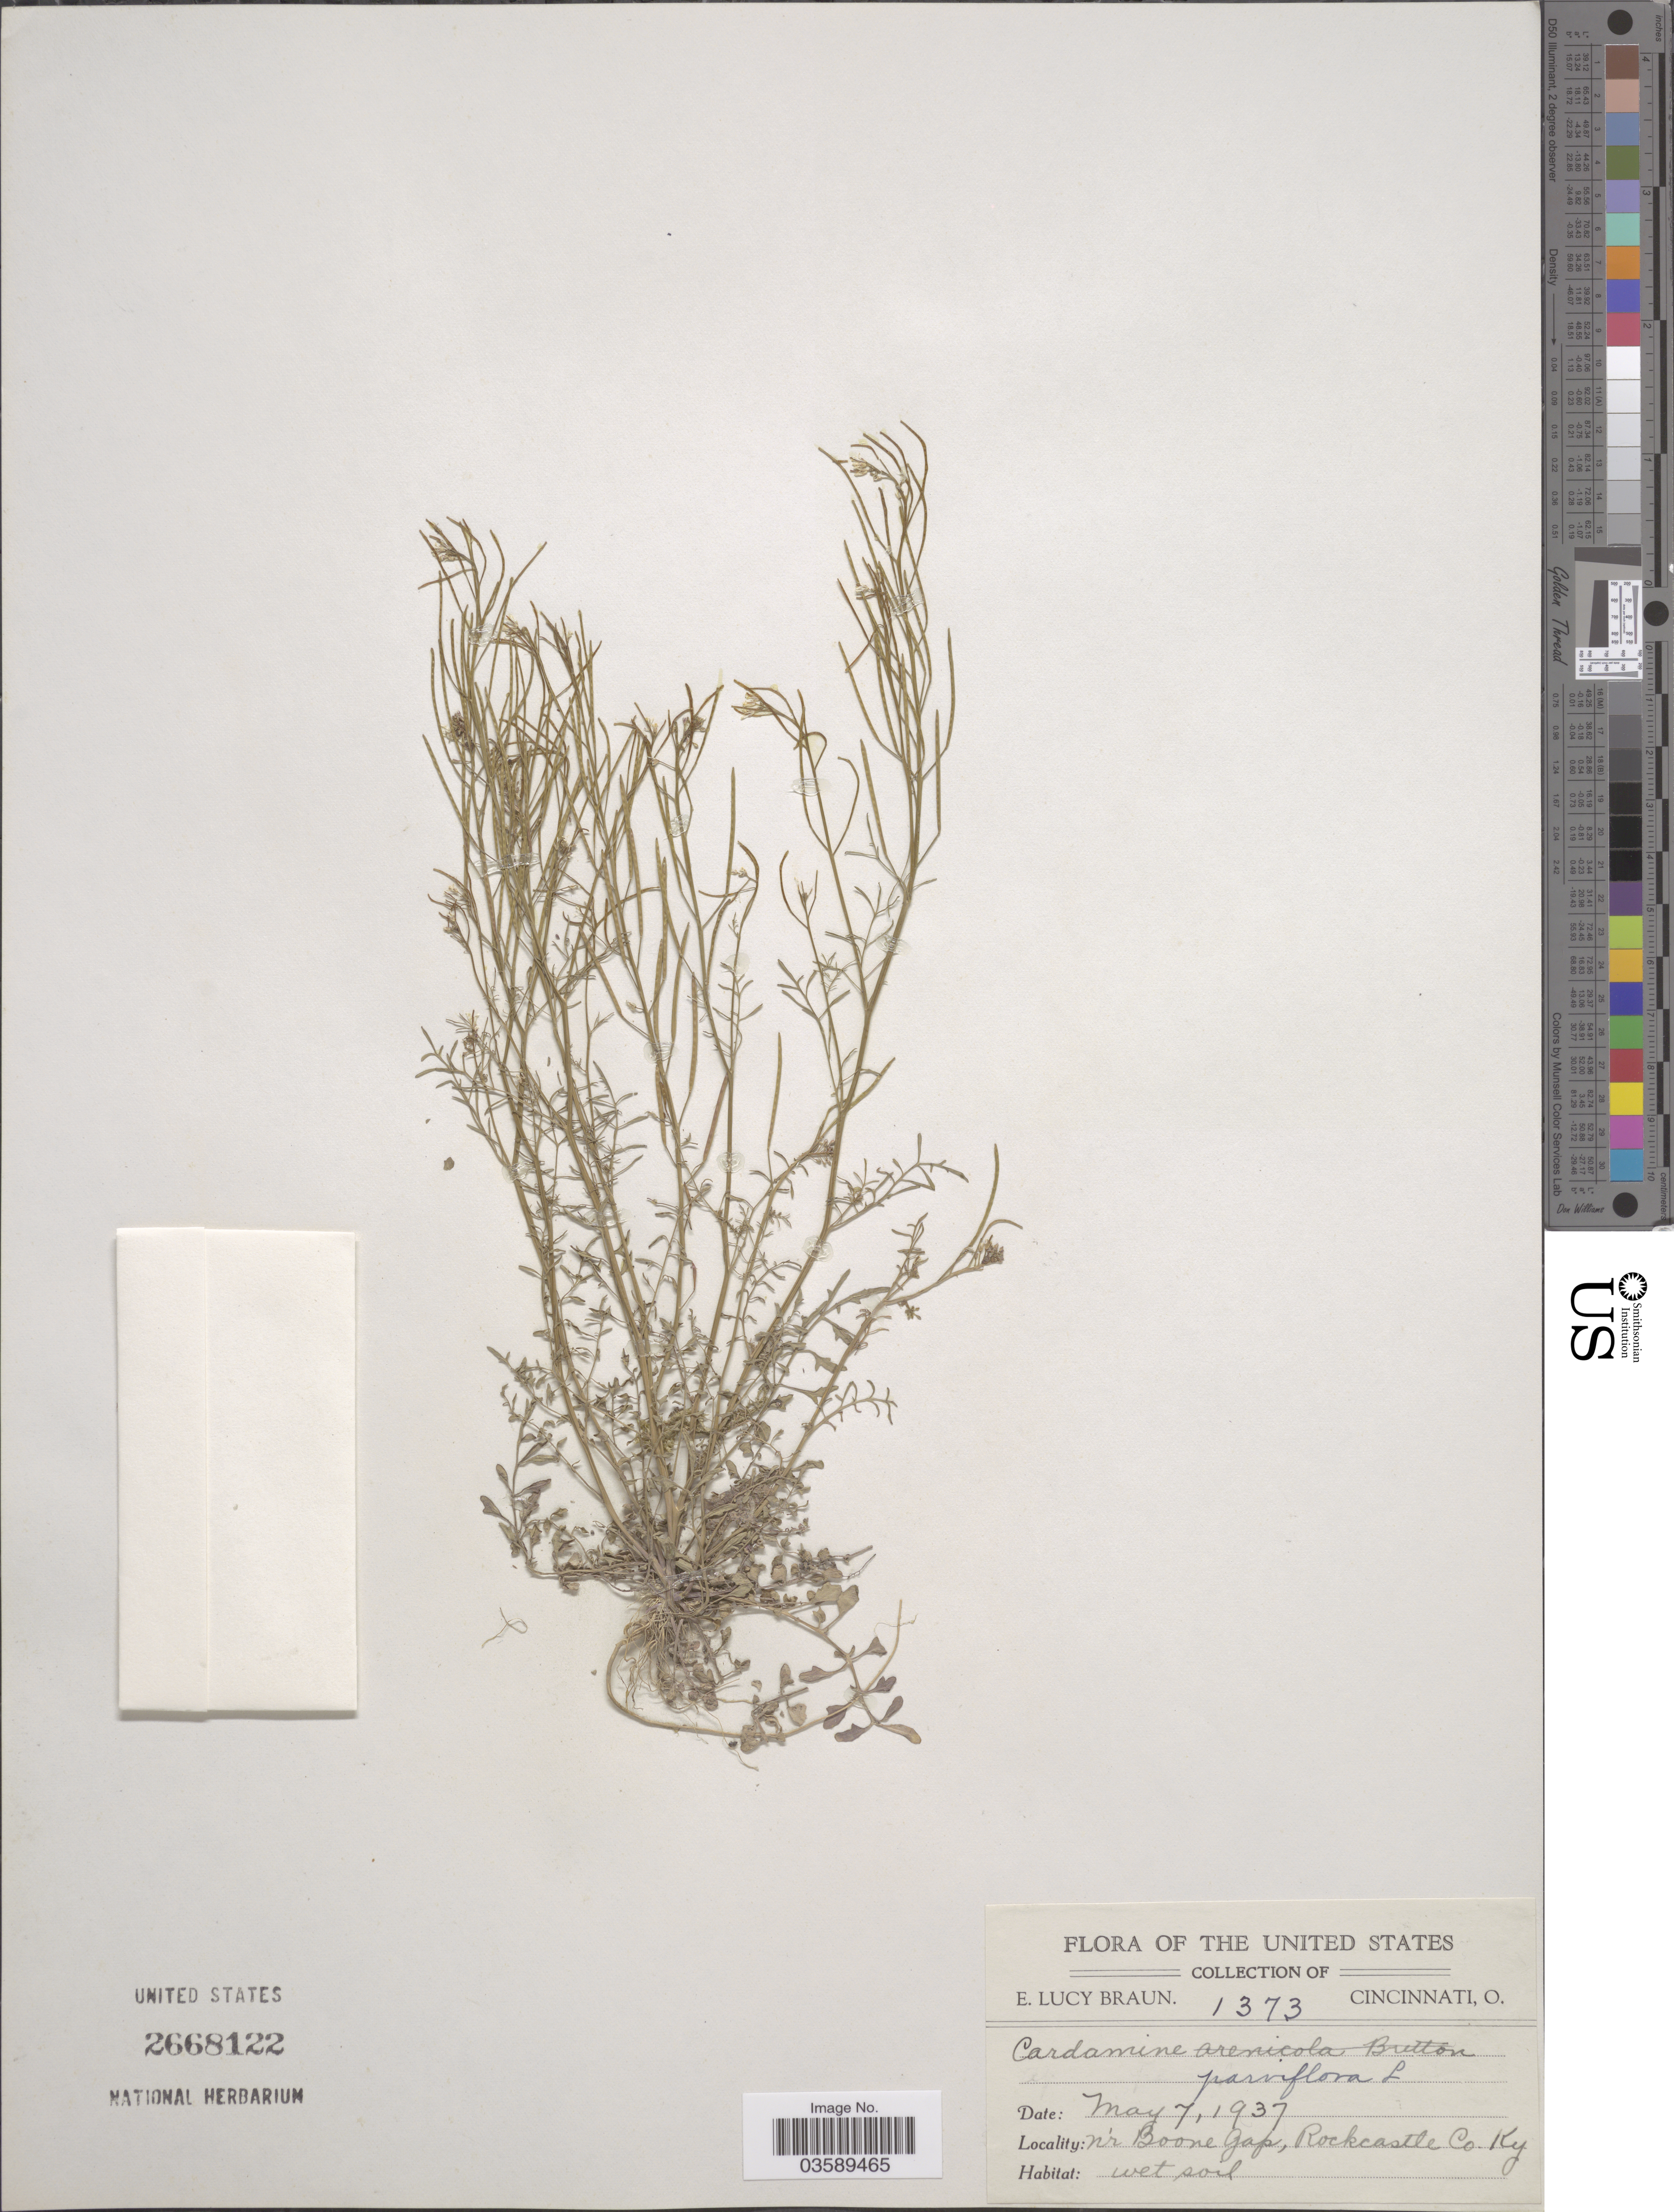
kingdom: Plantae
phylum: Tracheophyta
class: Magnoliopsida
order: Brassicales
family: Brassicaceae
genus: Cardamine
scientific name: Cardamine parviflora var. arenicola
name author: (Britton) O.E. Schulz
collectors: E. L. Braun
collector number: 1373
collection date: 1937-05-07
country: United States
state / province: Kentucky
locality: Nr Boone Gap, Rockcastle Co.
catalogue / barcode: US 2668122